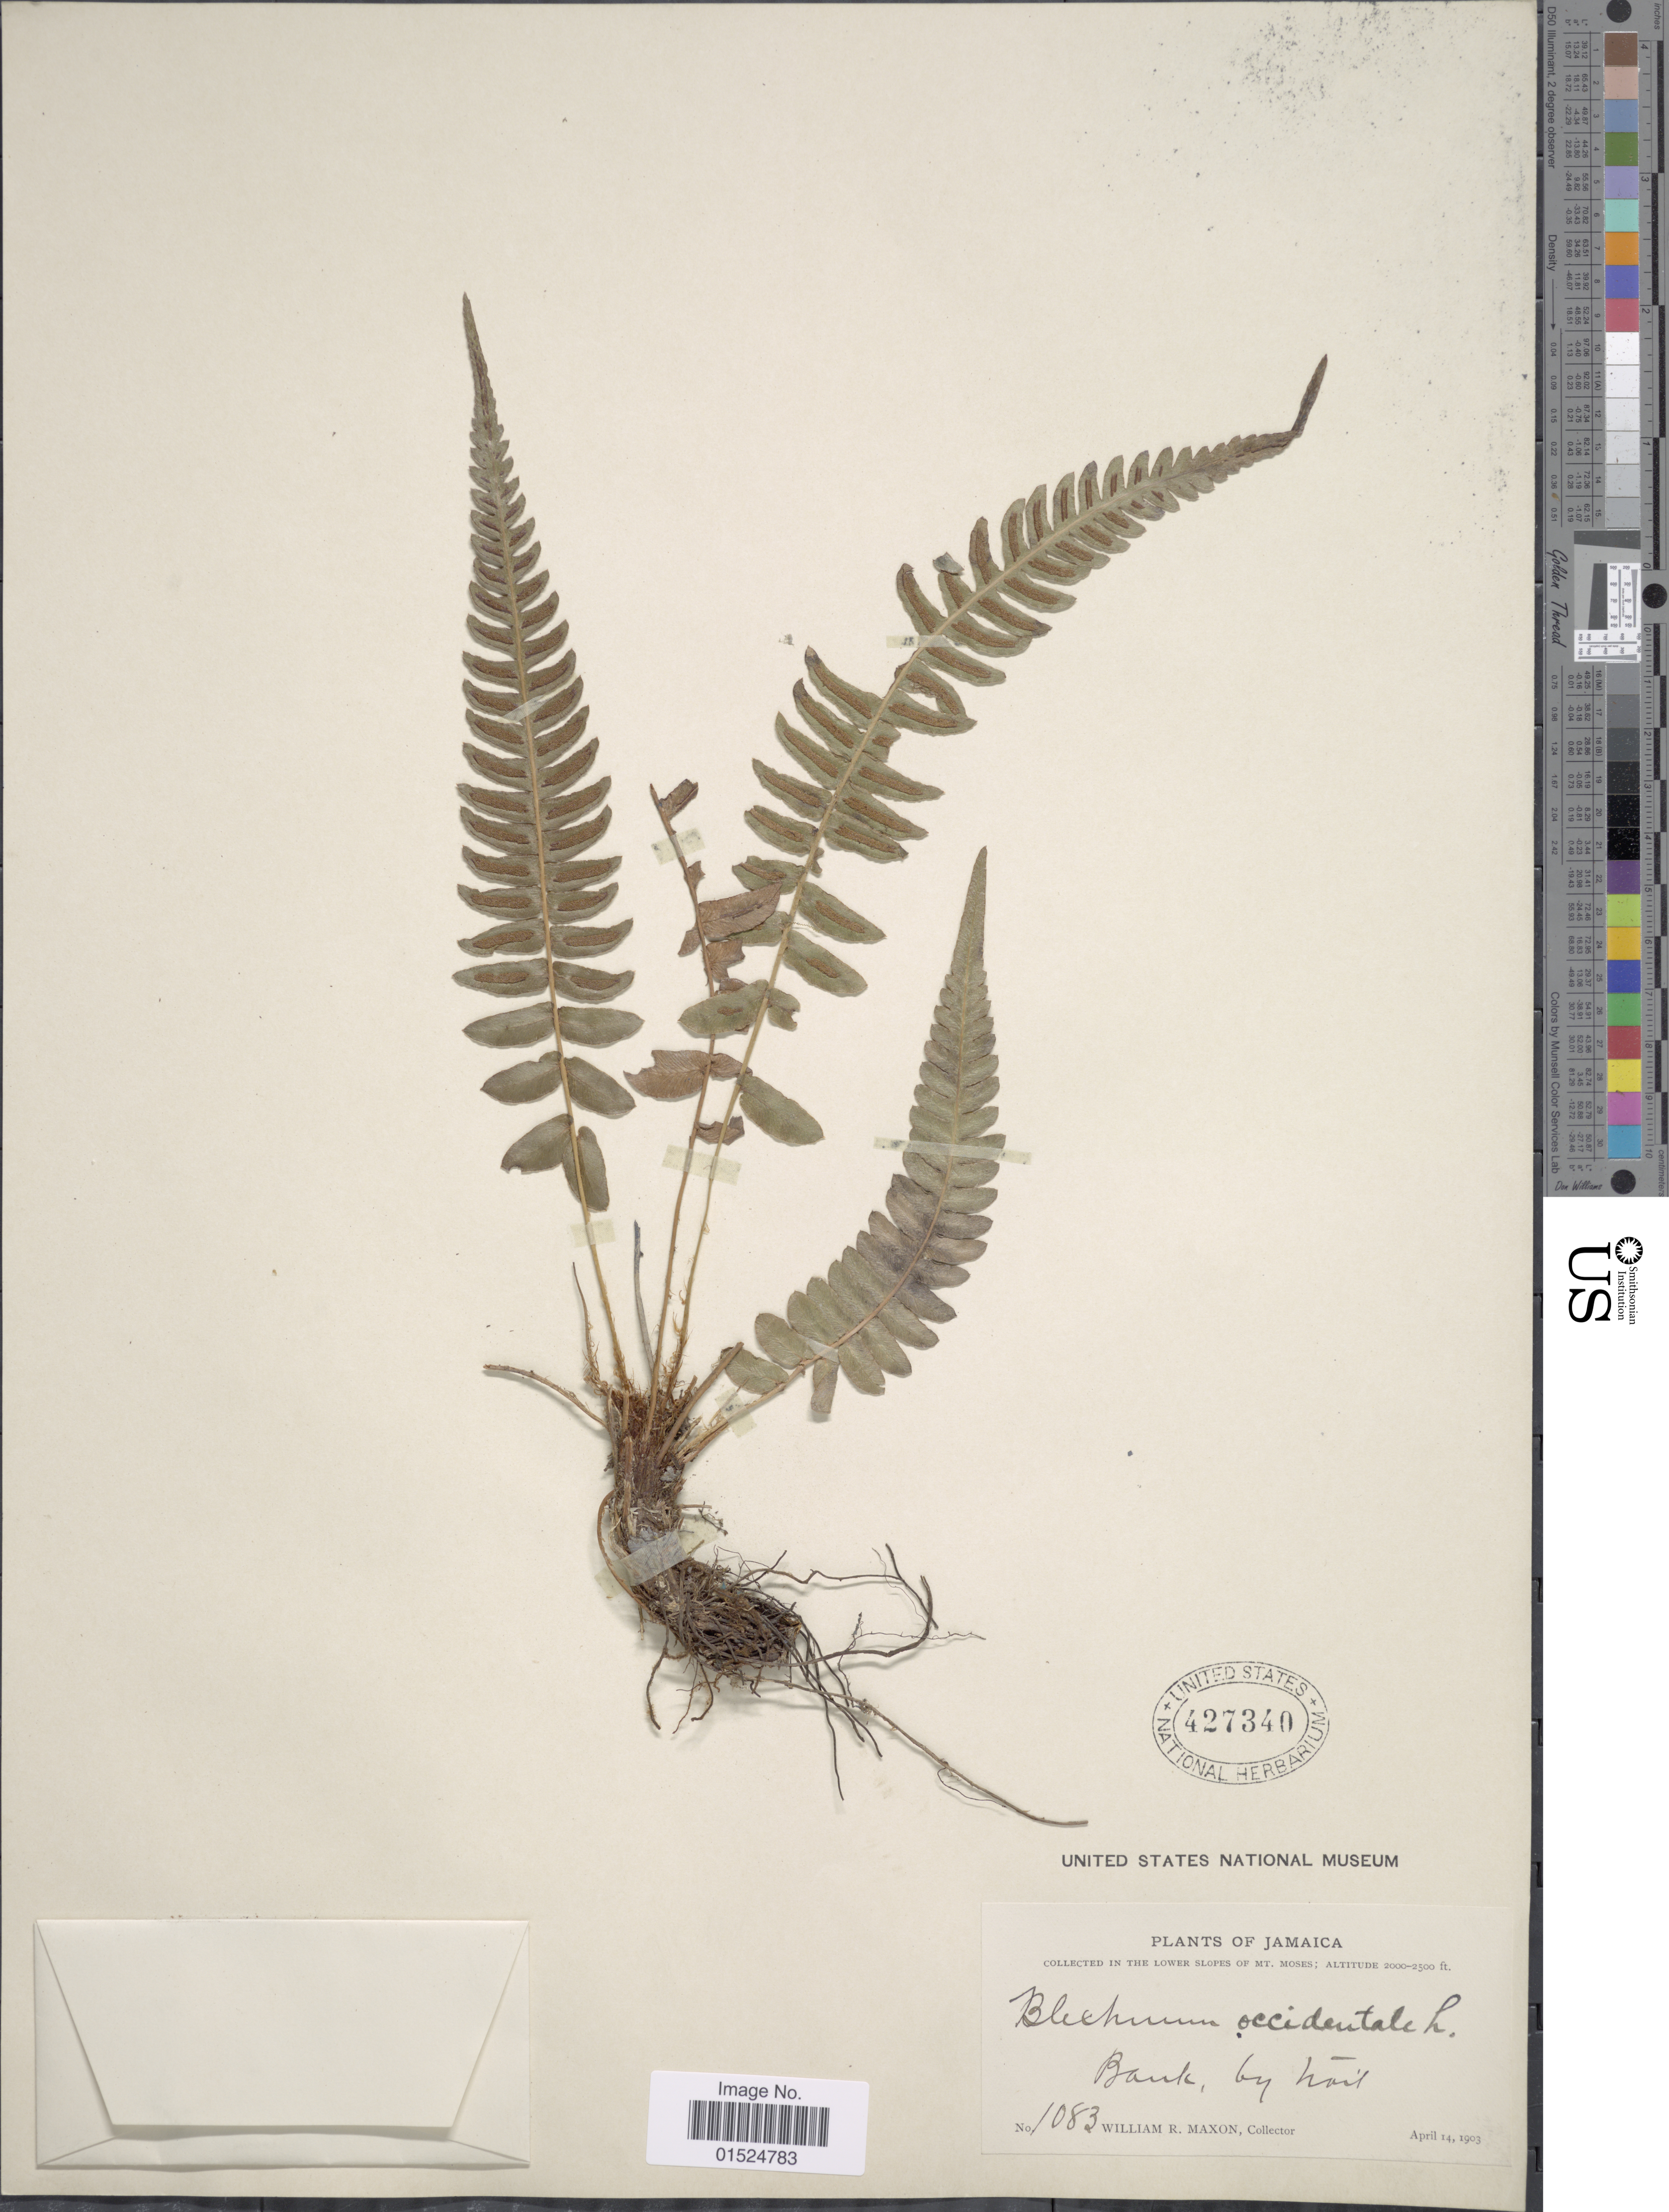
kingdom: Plantae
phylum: Tracheophyta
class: Polypodiopsida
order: Polypodiales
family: Blechnaceae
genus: Blechnum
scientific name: Blechnum glandulosum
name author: Link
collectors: W. R. Maxon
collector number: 1083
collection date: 1903-04-14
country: Jamaica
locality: In the lower slopes of Mt. Moses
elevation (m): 610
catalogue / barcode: US 427340